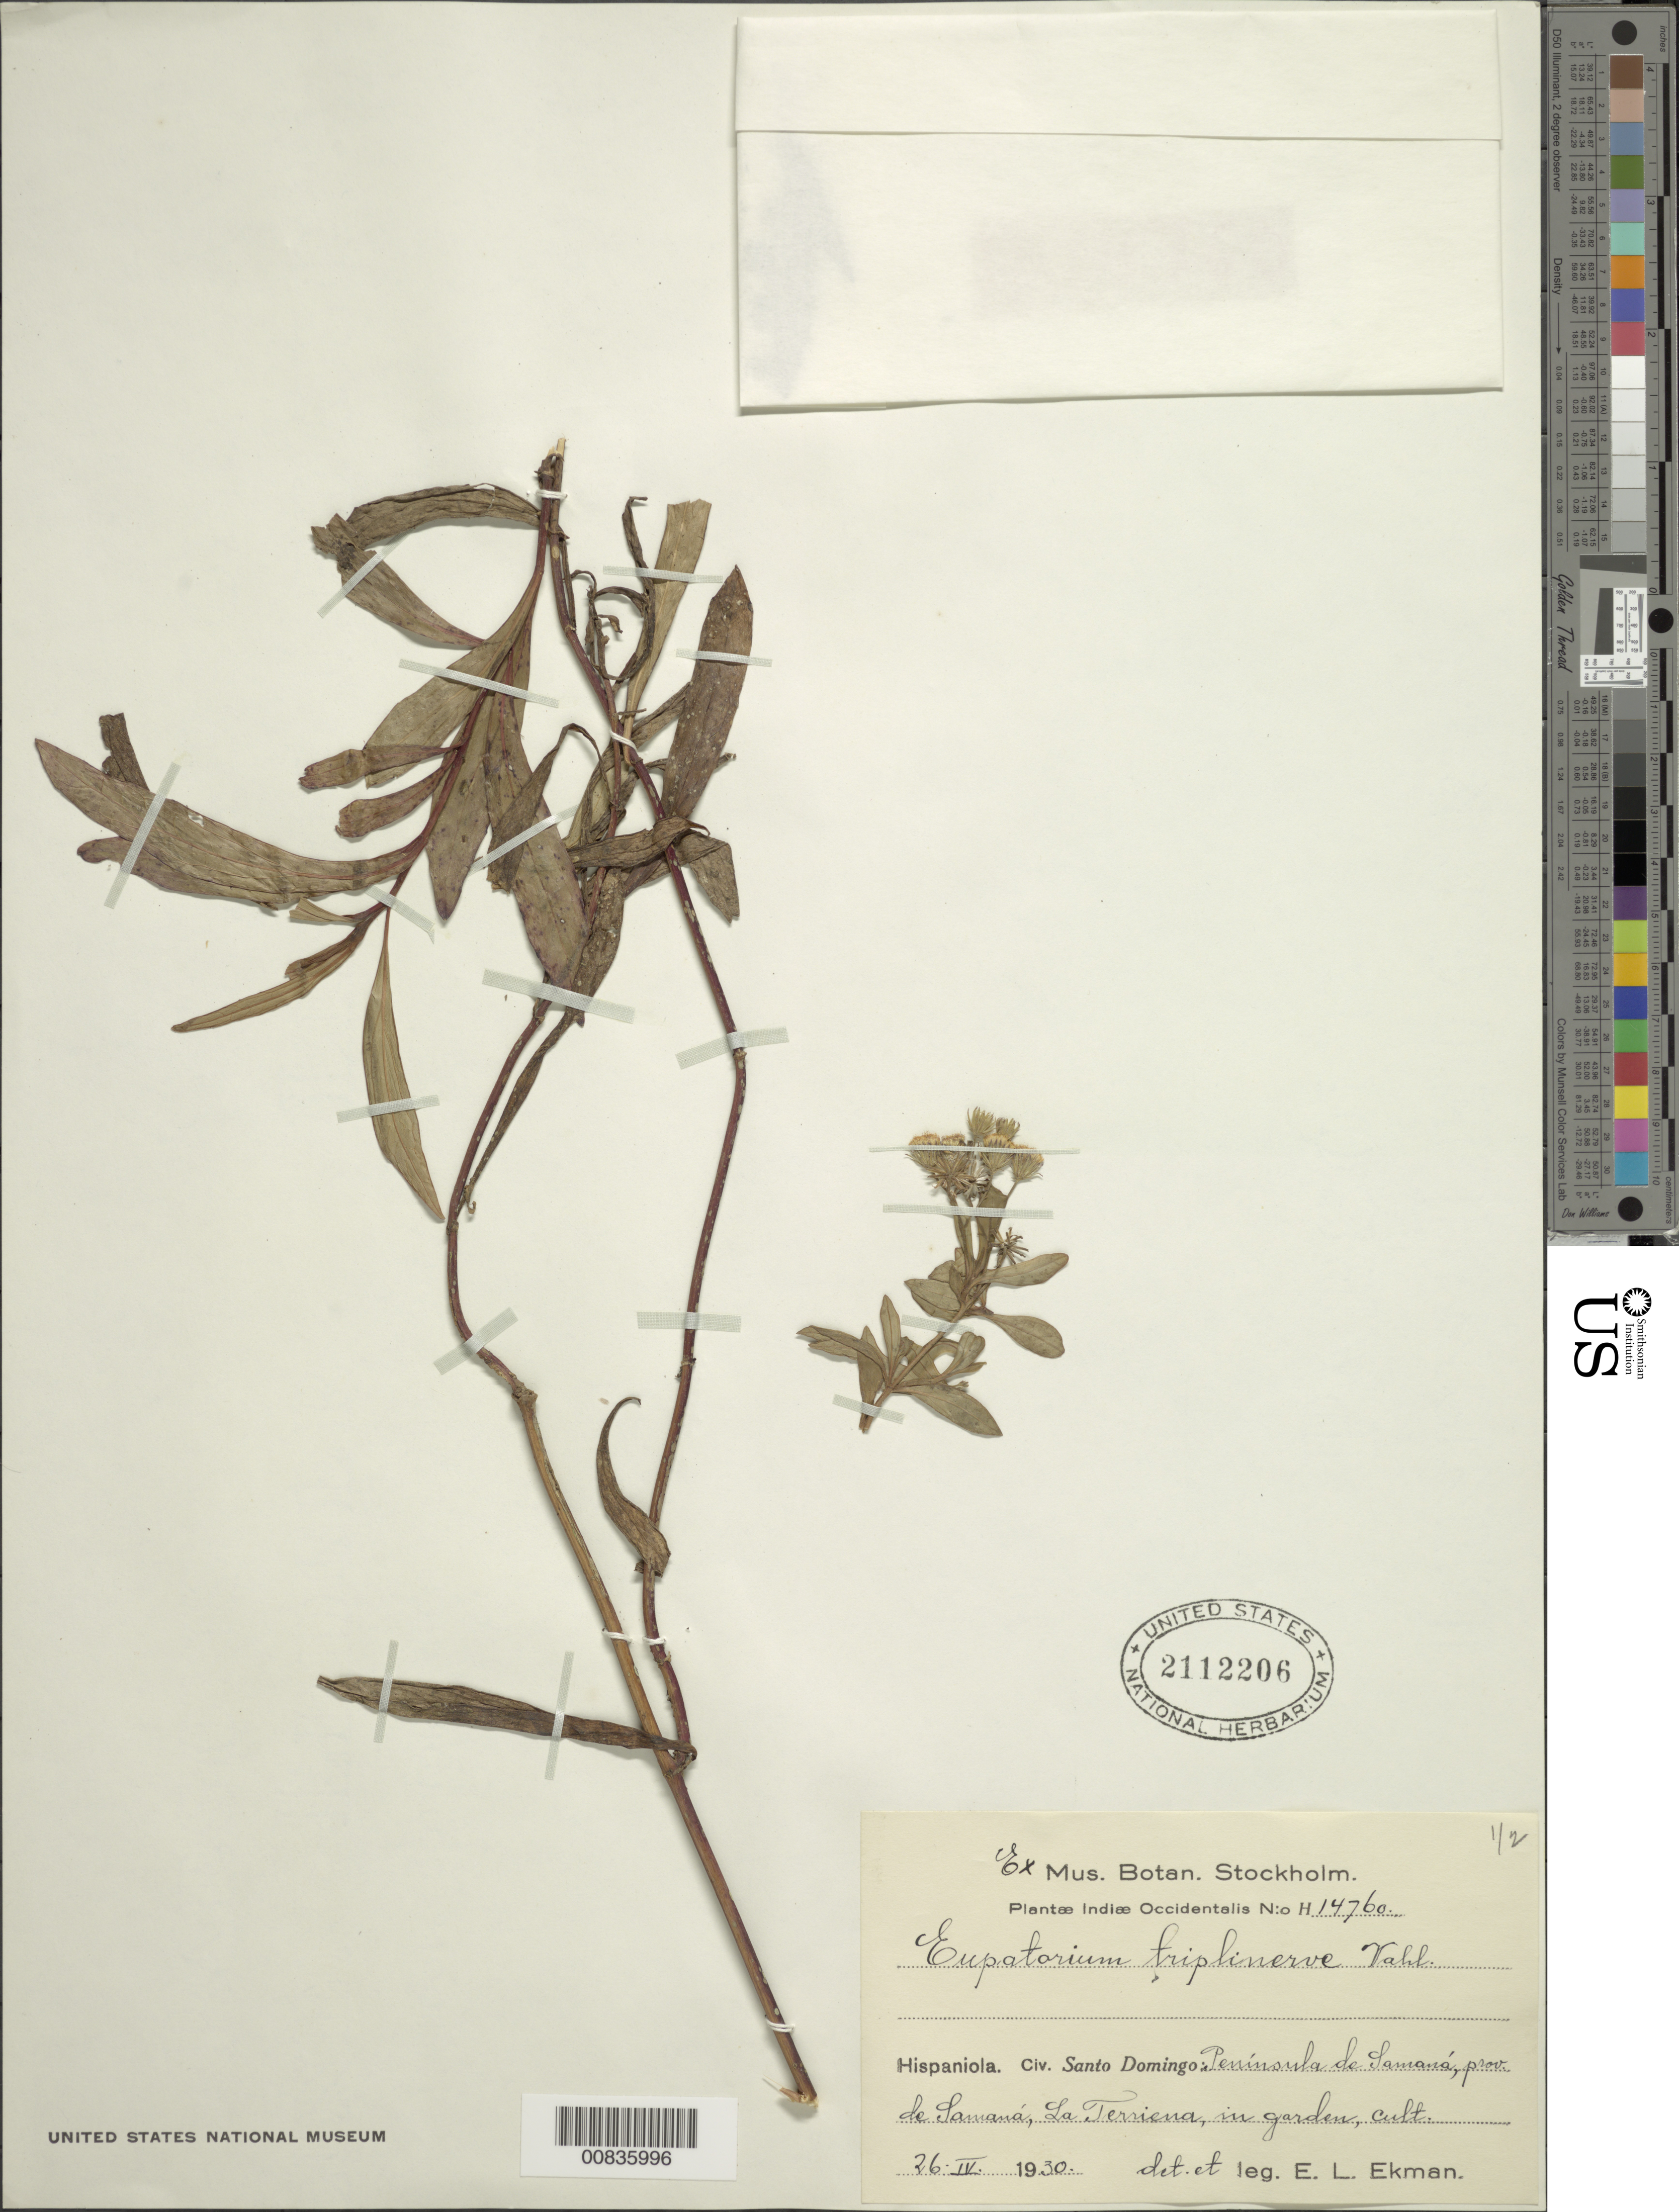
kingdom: Plantae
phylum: Tracheophyta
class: Magnoliopsida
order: Asterales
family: Asteraceae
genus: Ayapana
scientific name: Ayapana triplinervis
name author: (Vahl) R.M. King & H. Rob.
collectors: E. L. Ekman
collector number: H 14760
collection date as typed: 26 Apr 1930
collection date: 1930-04-26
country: Dominican Republic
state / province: Samana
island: Hispaniola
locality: Peninsula de Samaná, La erriena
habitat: In gardens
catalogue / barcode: US 2112206